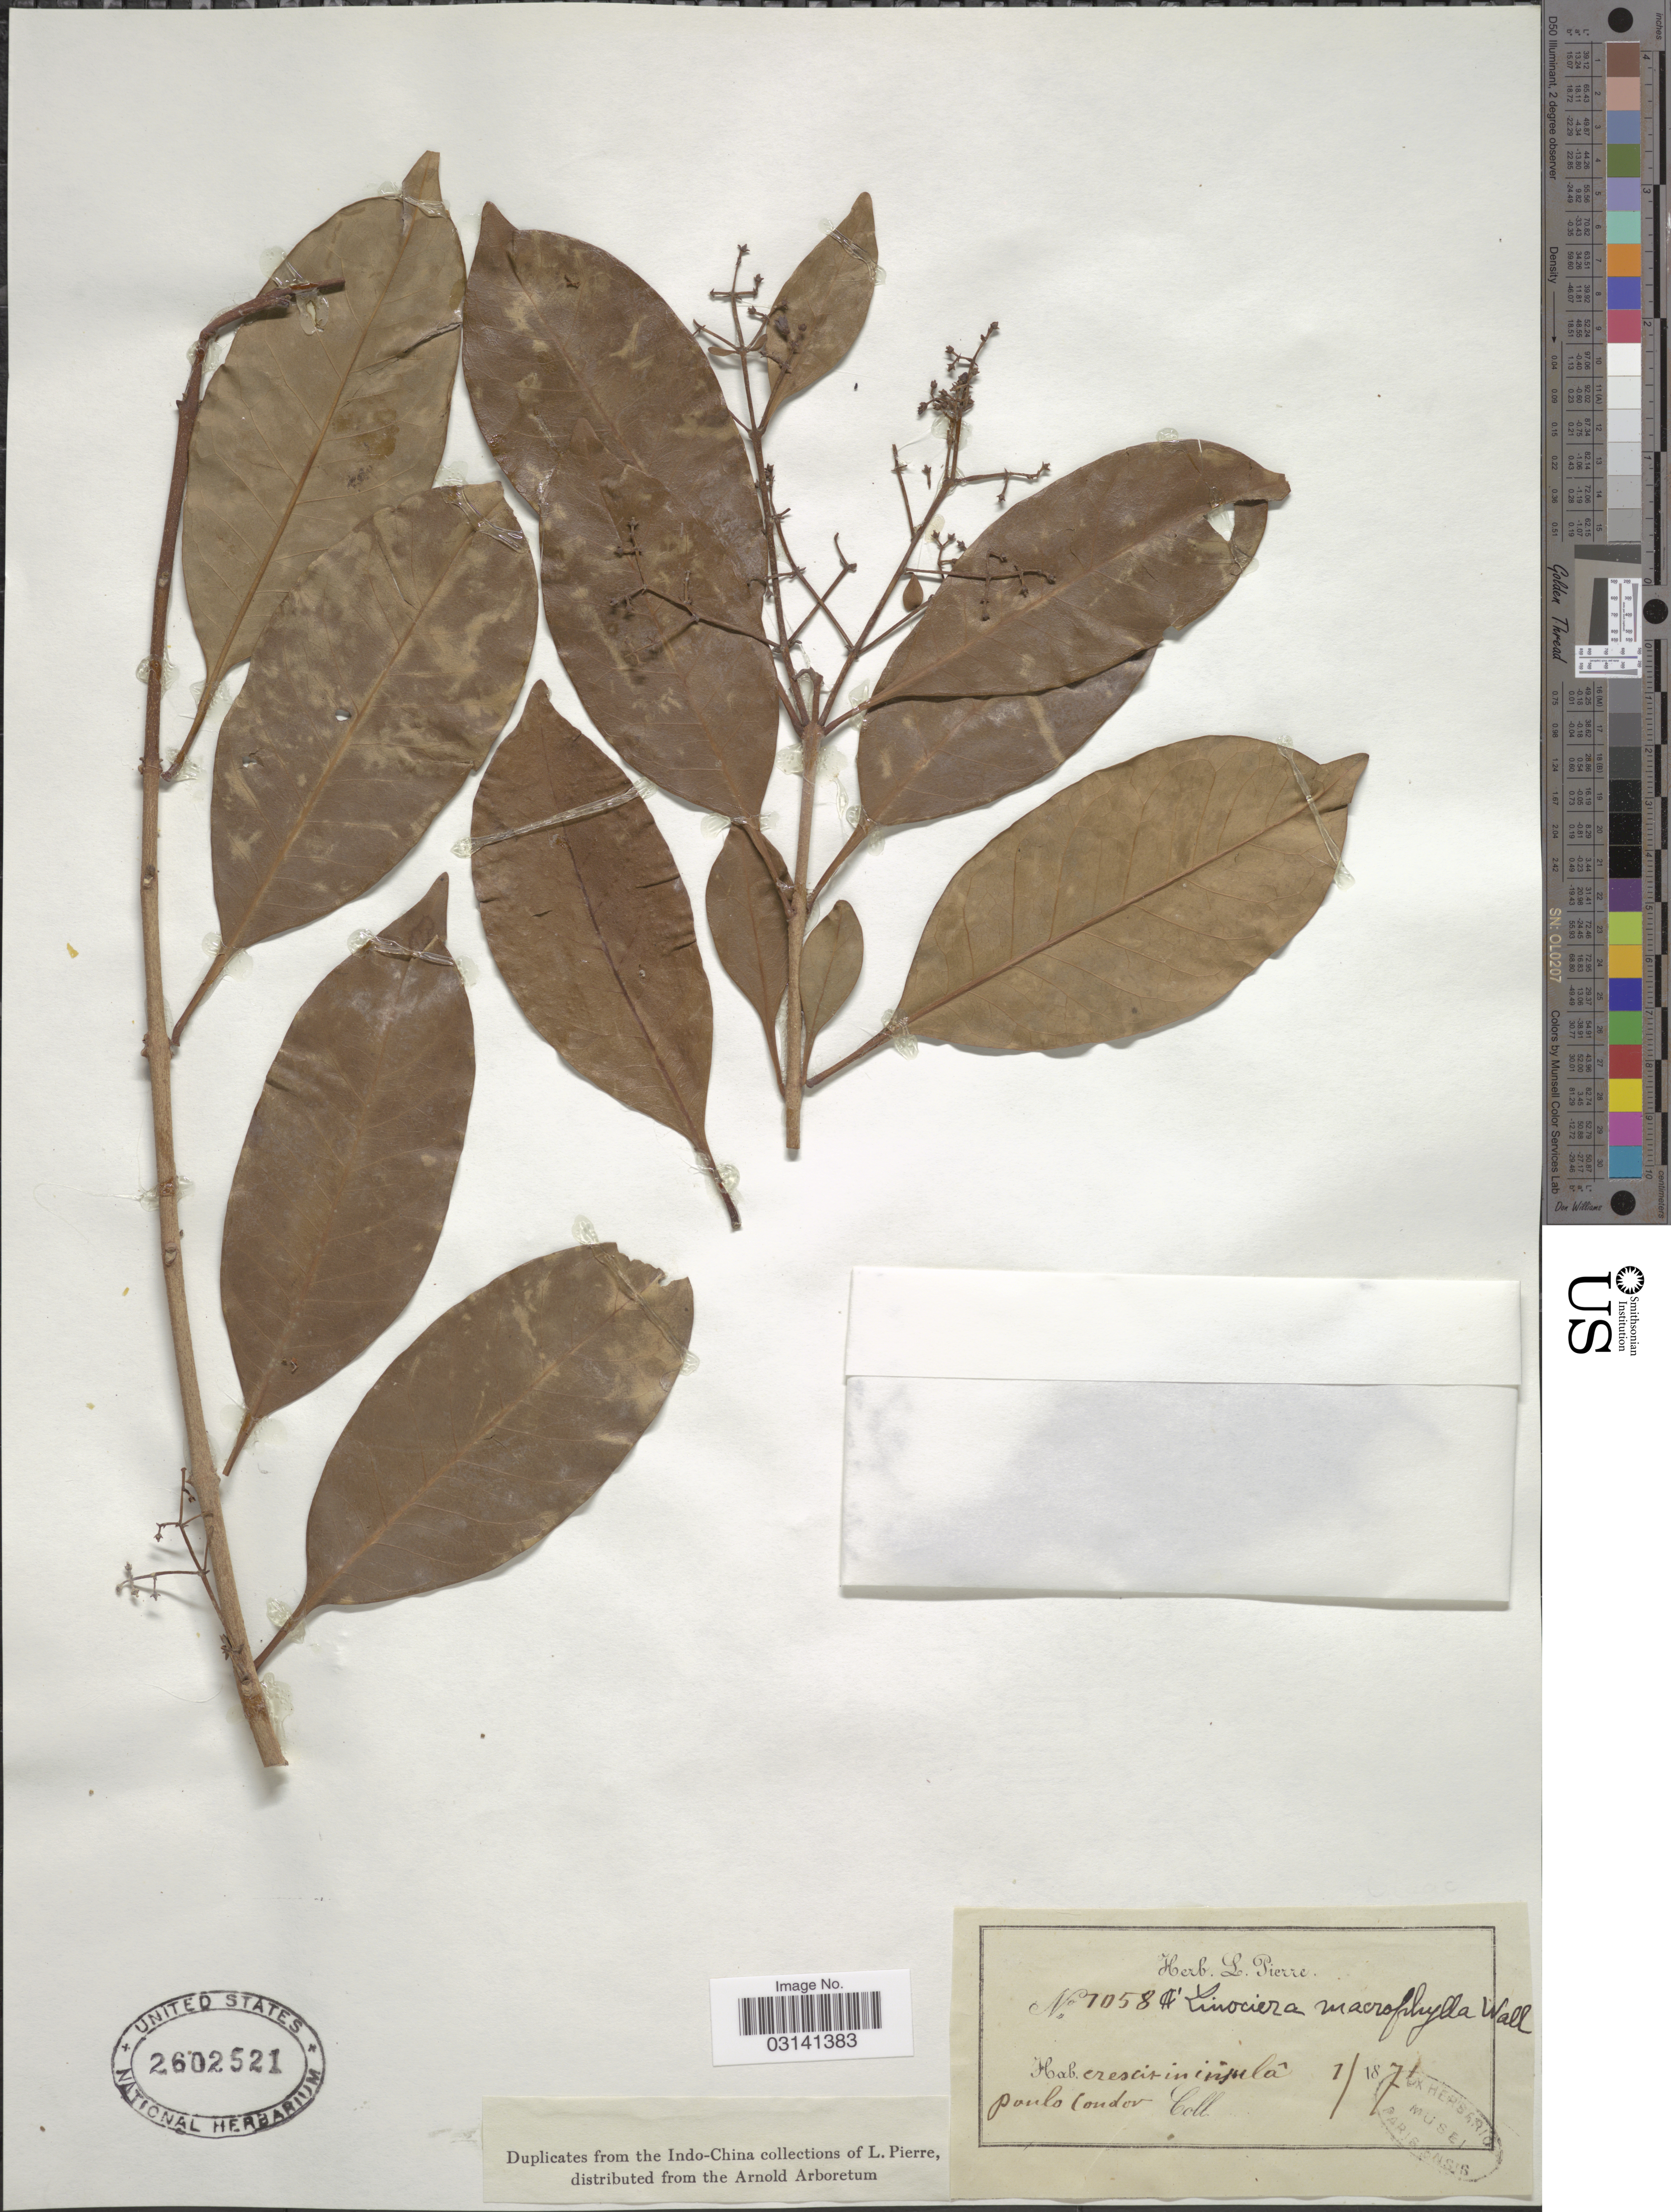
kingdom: Plantae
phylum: Tracheophyta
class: Magnoliopsida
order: Lamiales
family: Oleaceae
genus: Chionanthus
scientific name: Chionanthus ramiflorus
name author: Roxb.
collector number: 1058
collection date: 1871-01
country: Vietnam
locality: Crescit in insulâ Poulo Condor.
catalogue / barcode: US 2602521